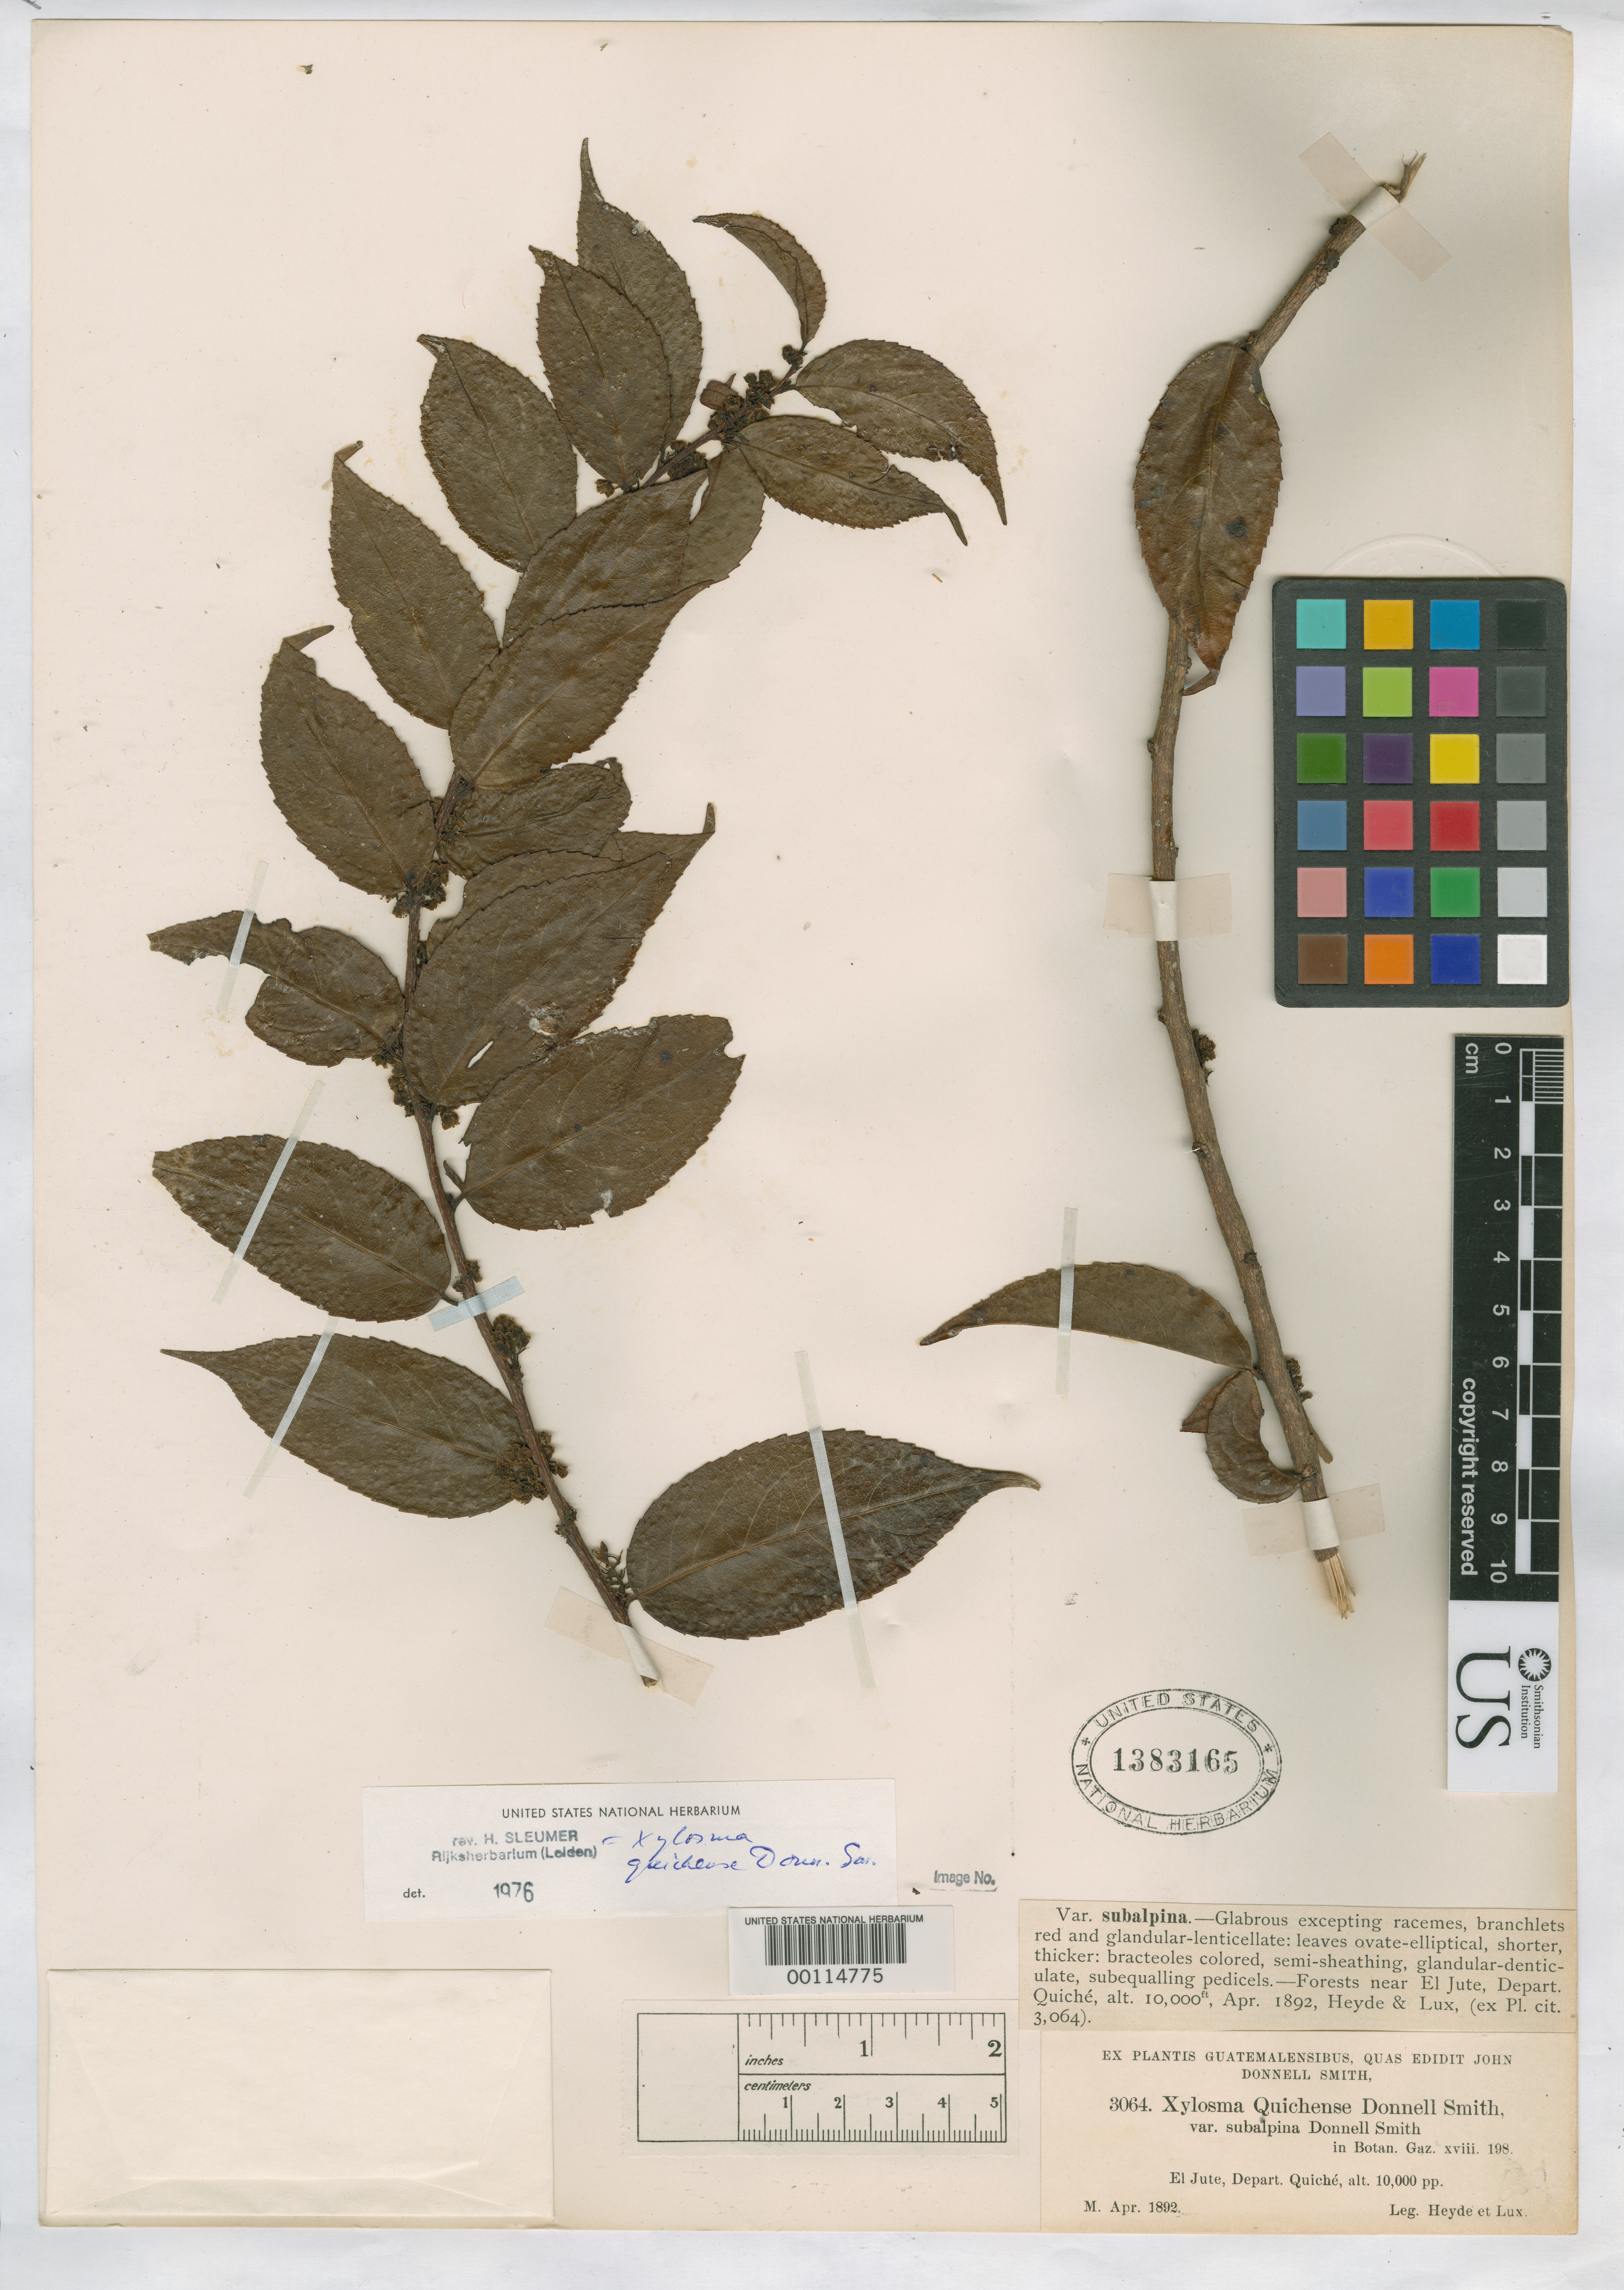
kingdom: Plantae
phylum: Tracheophyta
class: Magnoliopsida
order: Malpighiales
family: Salicaceae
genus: Xylosma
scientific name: Xylosma quichensis var. subalpina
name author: Donn. Sm.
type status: Holotype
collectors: E. T. Heyde & E. Lux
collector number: J.D.S. 3064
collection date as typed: Apr 1892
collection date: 1892-04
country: Guatemala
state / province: El Quiché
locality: Near El Jute.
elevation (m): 3048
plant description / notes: Specimen ex John Donnell Smith herbarium.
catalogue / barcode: US 1383165